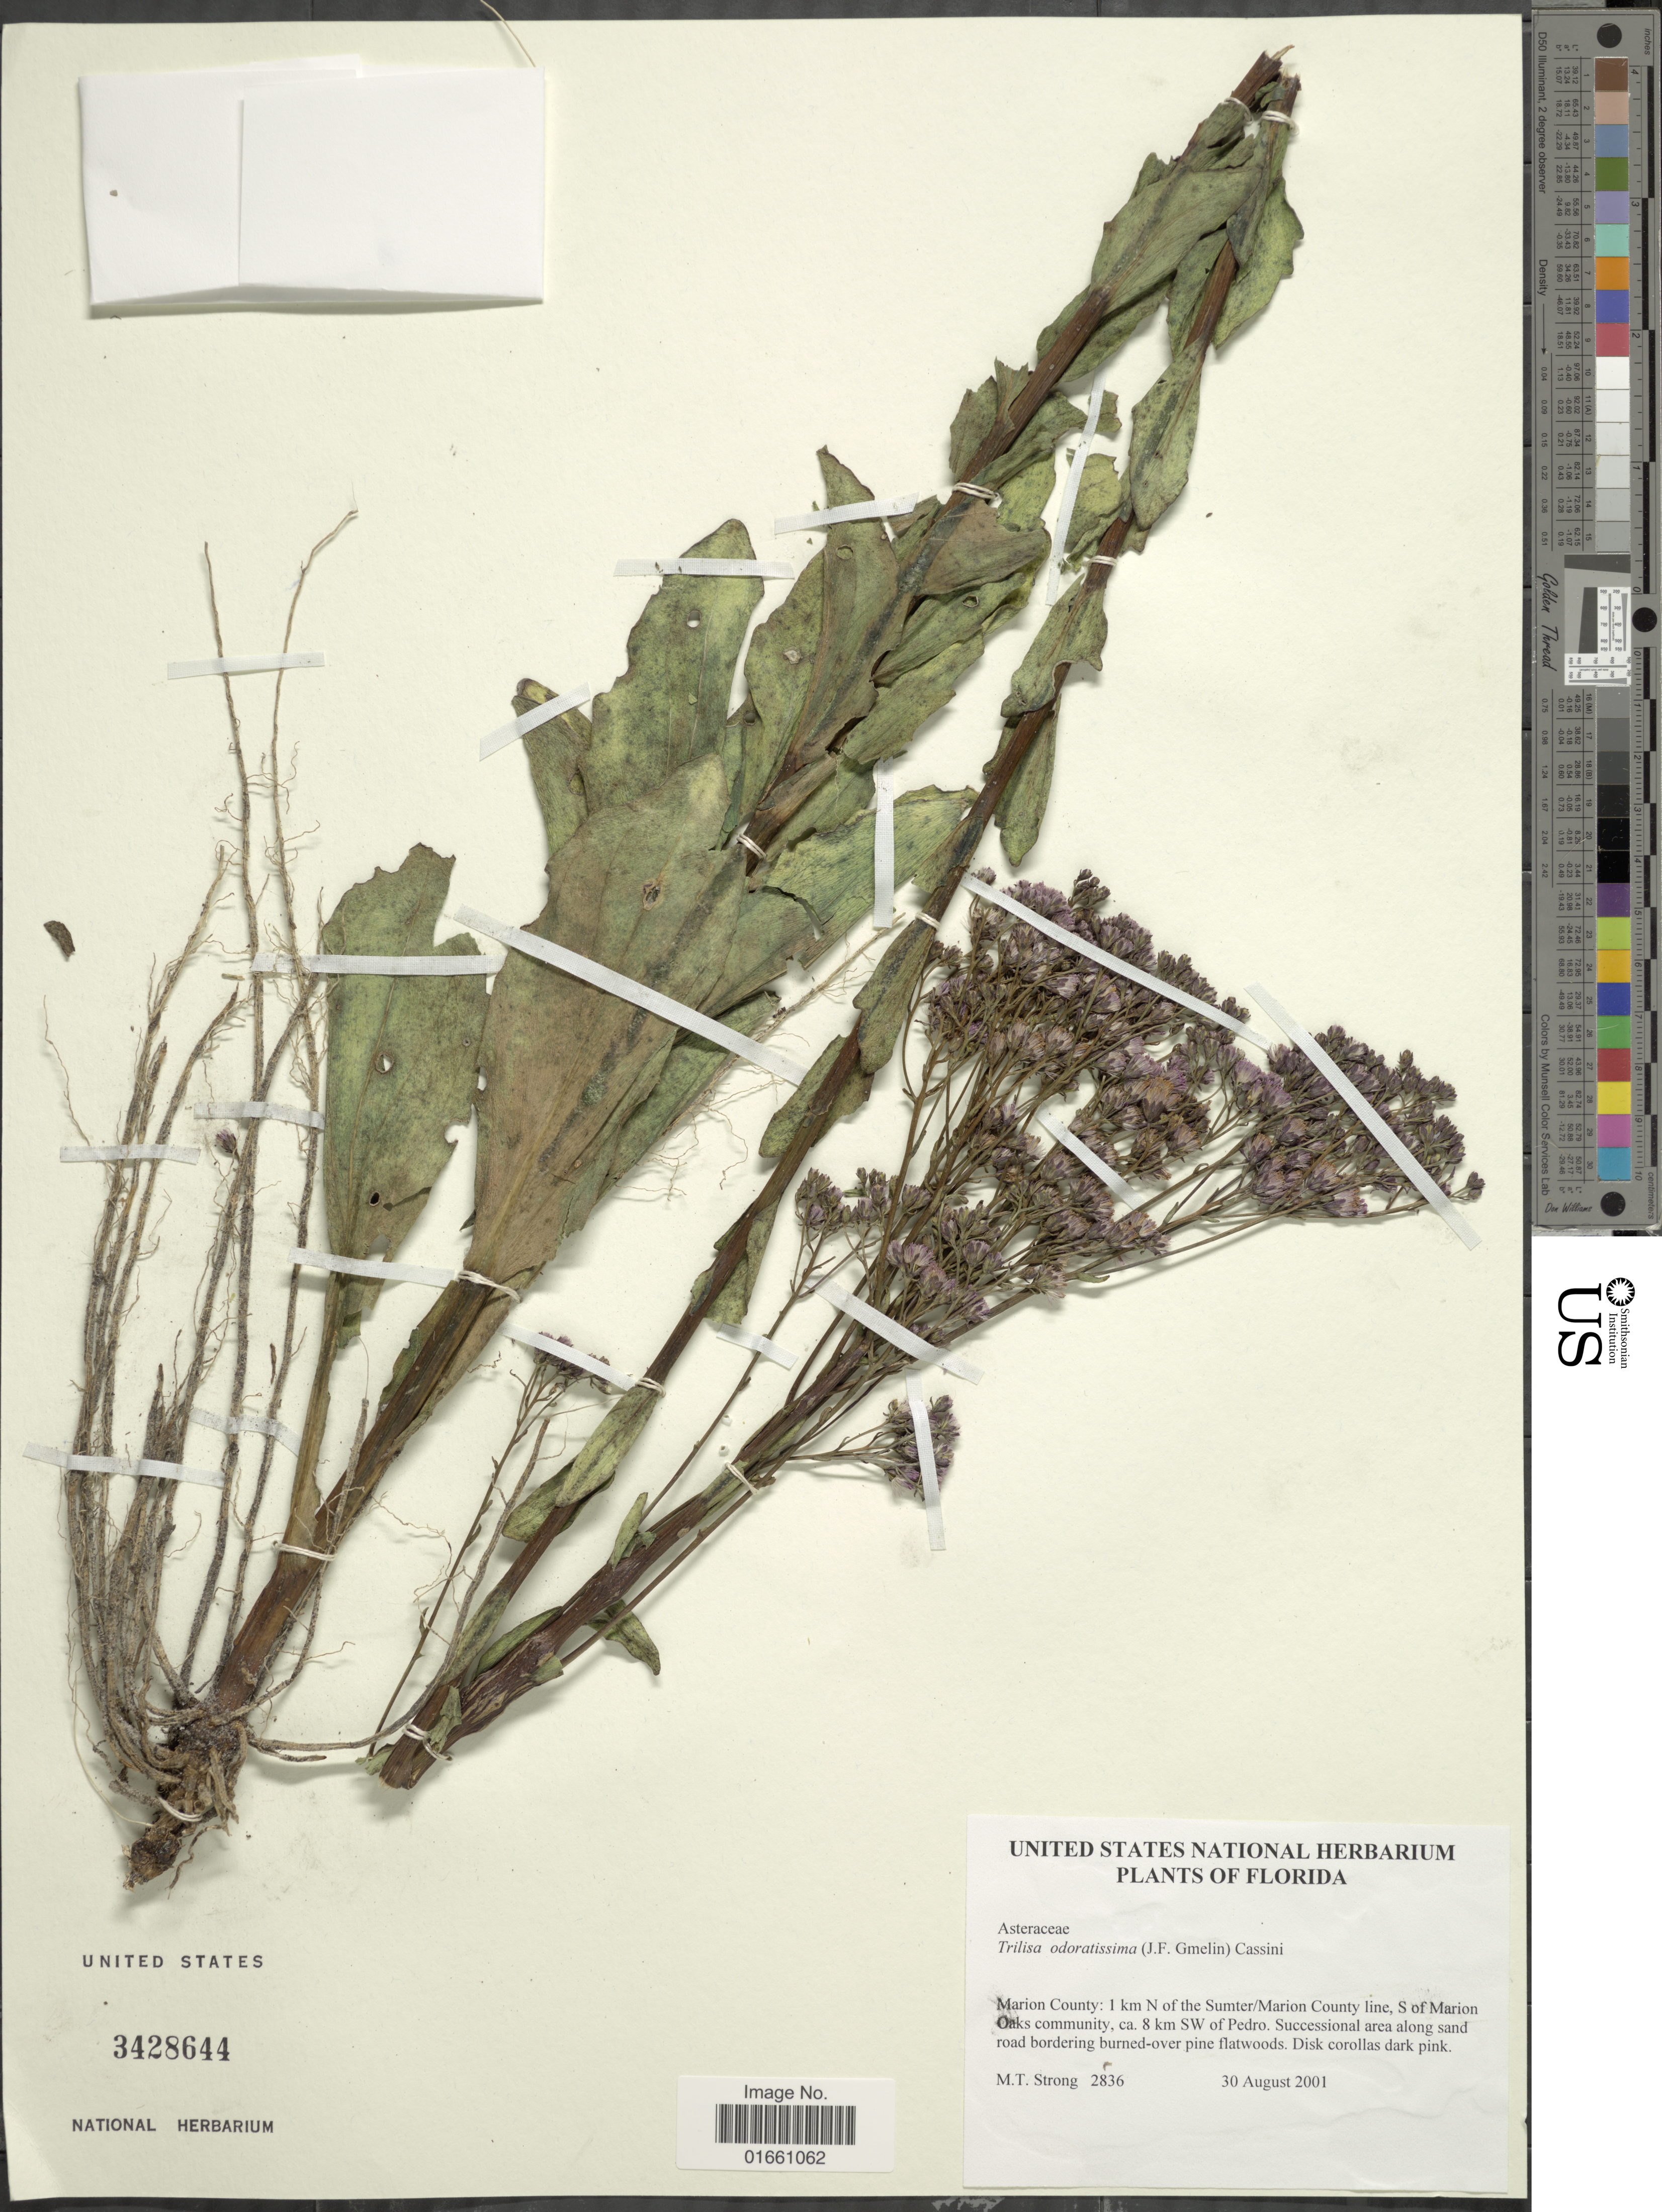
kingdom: Plantae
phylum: Tracheophyta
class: Magnoliopsida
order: Asterales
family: Asteraceae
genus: Trilisa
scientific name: Trilisa odoratissima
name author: (J.F. Gmel.) Cass.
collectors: M. T. Strong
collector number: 2836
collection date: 2001-08-30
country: United States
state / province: Florida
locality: Marion County: 1 km N of the Sumter/Marion County line, S of Marion Oaks Community, ca. 8 km SW of Pedro.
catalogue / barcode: US 3428644